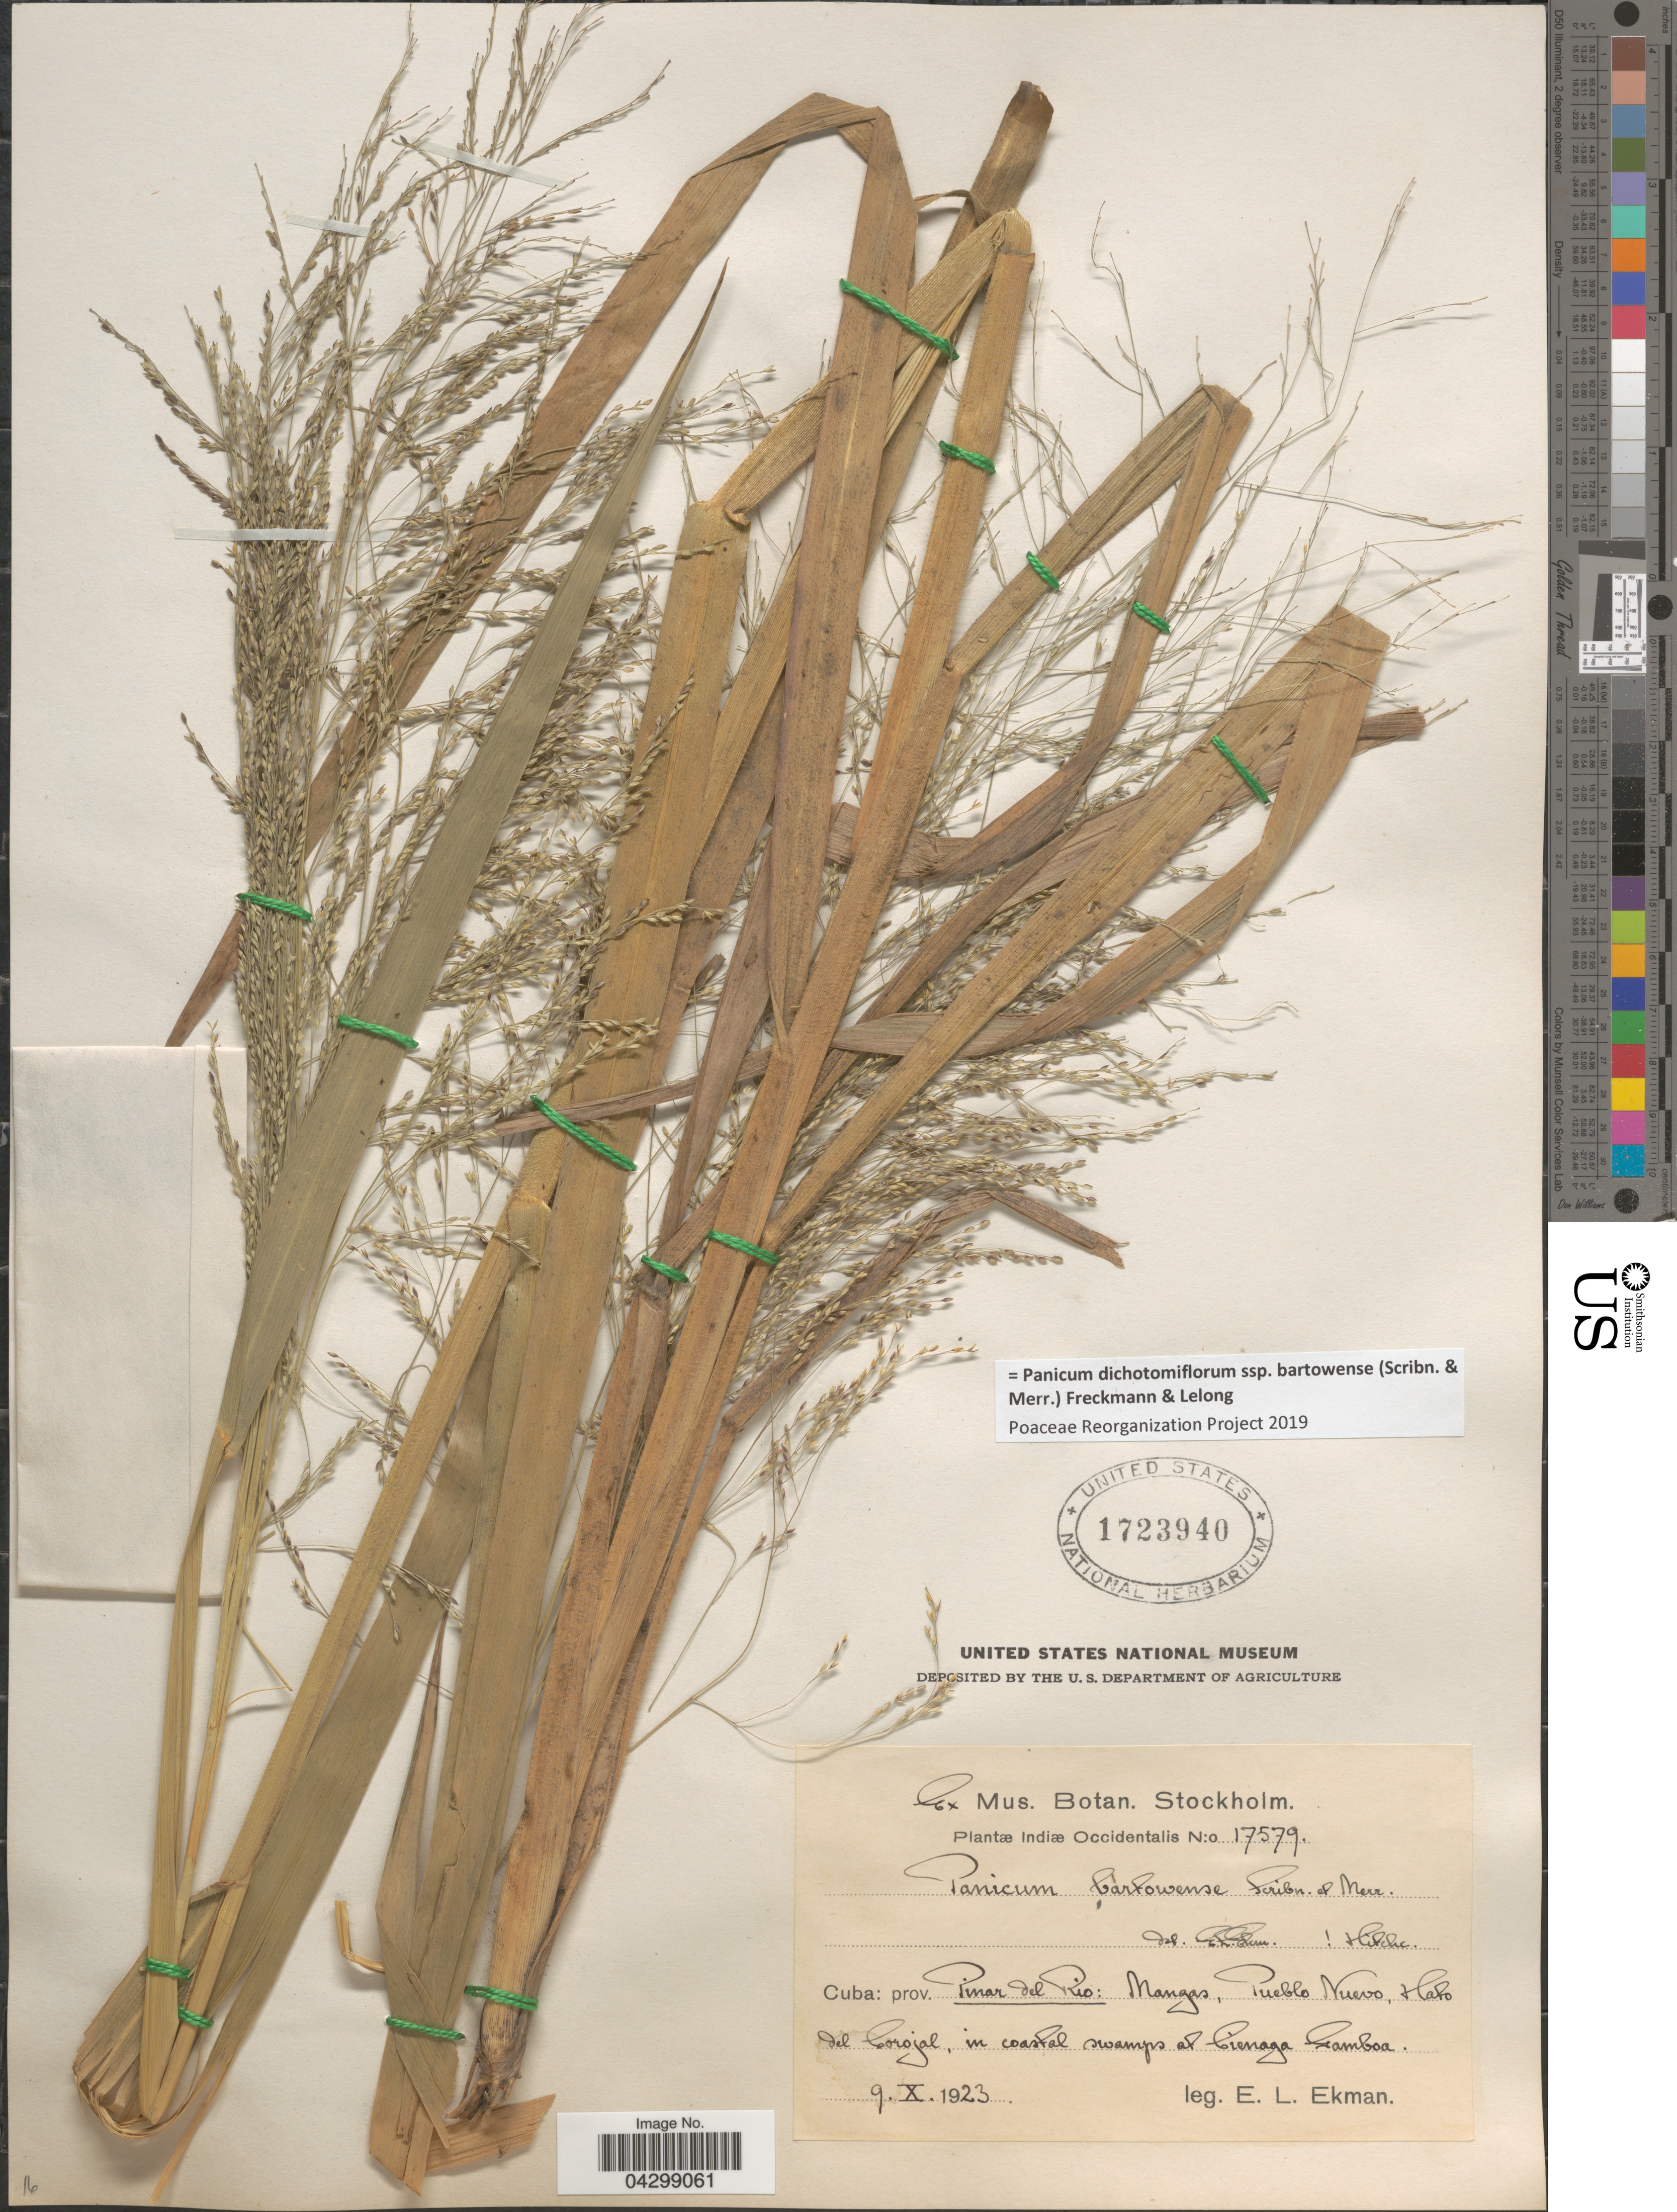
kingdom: Plantae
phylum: Tracheophyta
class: Liliopsida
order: Poales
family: Poaceae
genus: Panicum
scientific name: Panicum dichotomiflorum subsp. bartowense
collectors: E. L. Ekman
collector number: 17579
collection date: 1923-10-09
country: Cuba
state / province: Pinar del Río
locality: Indiæ Occidentalis. Mangas, Pueblo Nuevo, Habo del Corojal, in coastal swamps at Cienaga Gamboa.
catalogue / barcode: US 1723940